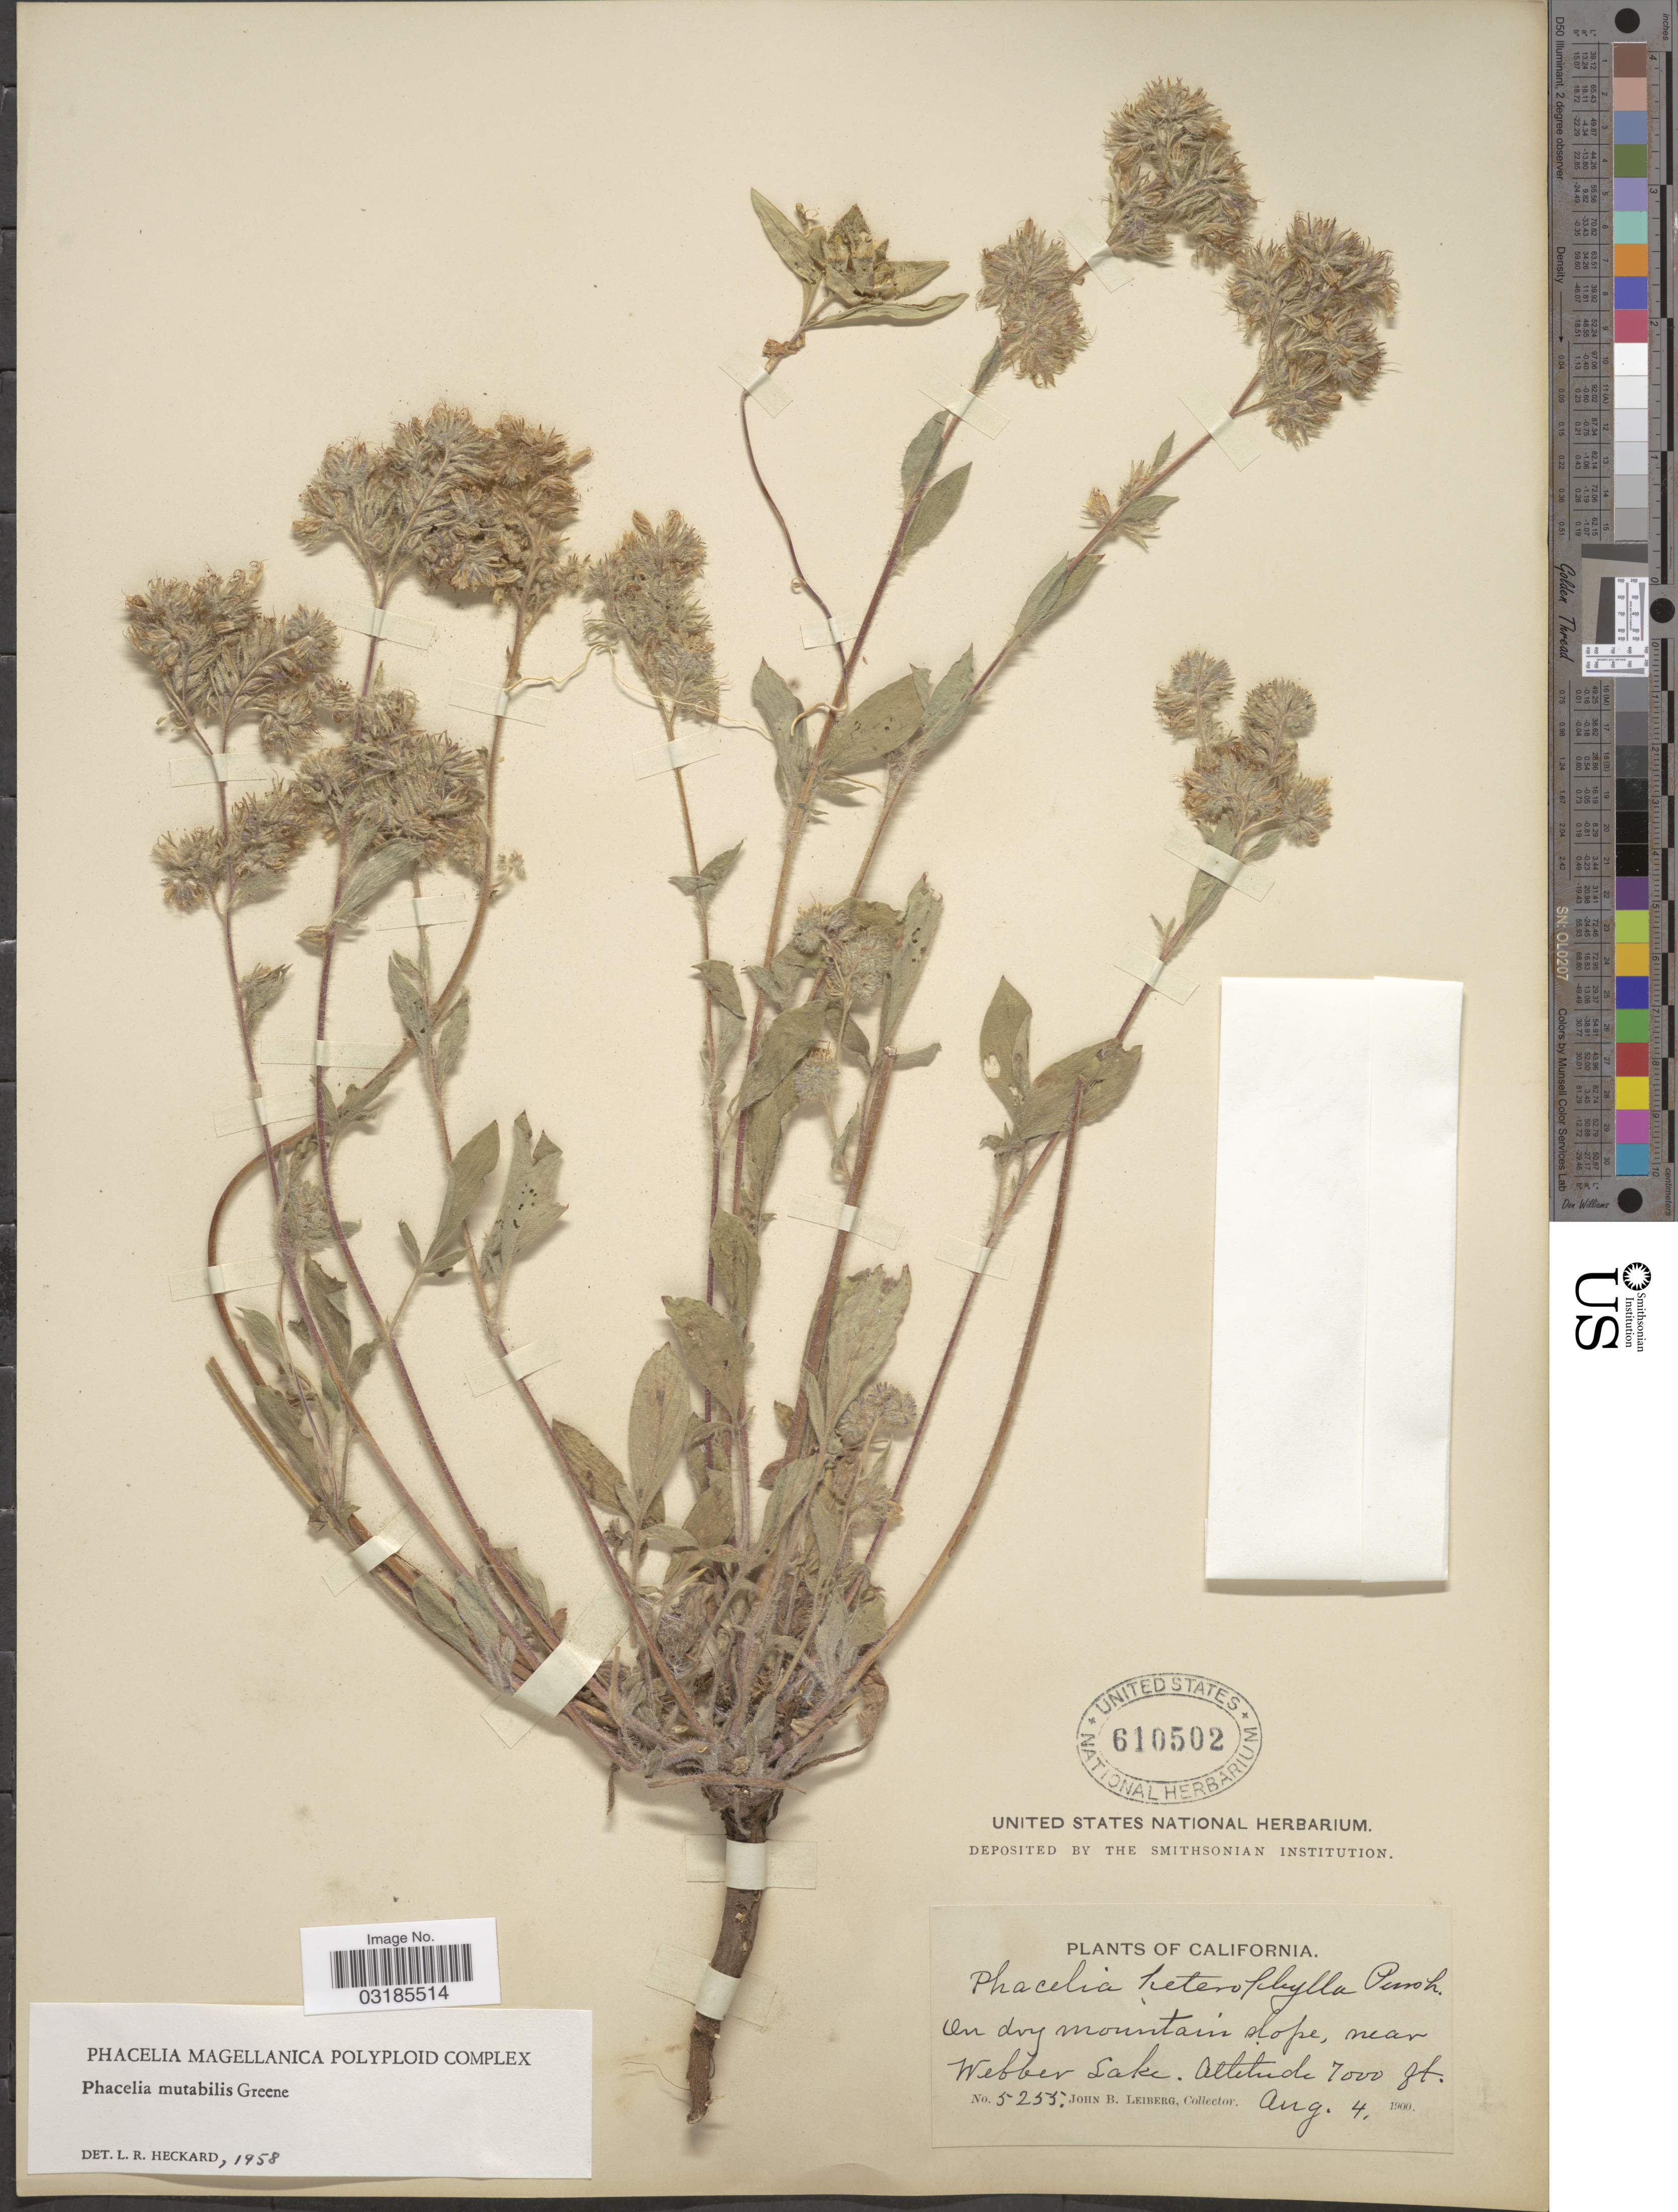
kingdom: Plantae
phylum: Tracheophyta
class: Magnoliopsida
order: Boraginales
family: Hydrophyllaceae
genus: Phacelia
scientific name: Phacelia mutabilis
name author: Greene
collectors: J. B. Leiberg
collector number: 5255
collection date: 1900-08-04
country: United States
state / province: California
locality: On dry mountain slope, near Webber Lake.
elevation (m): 2134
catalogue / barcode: US 610502